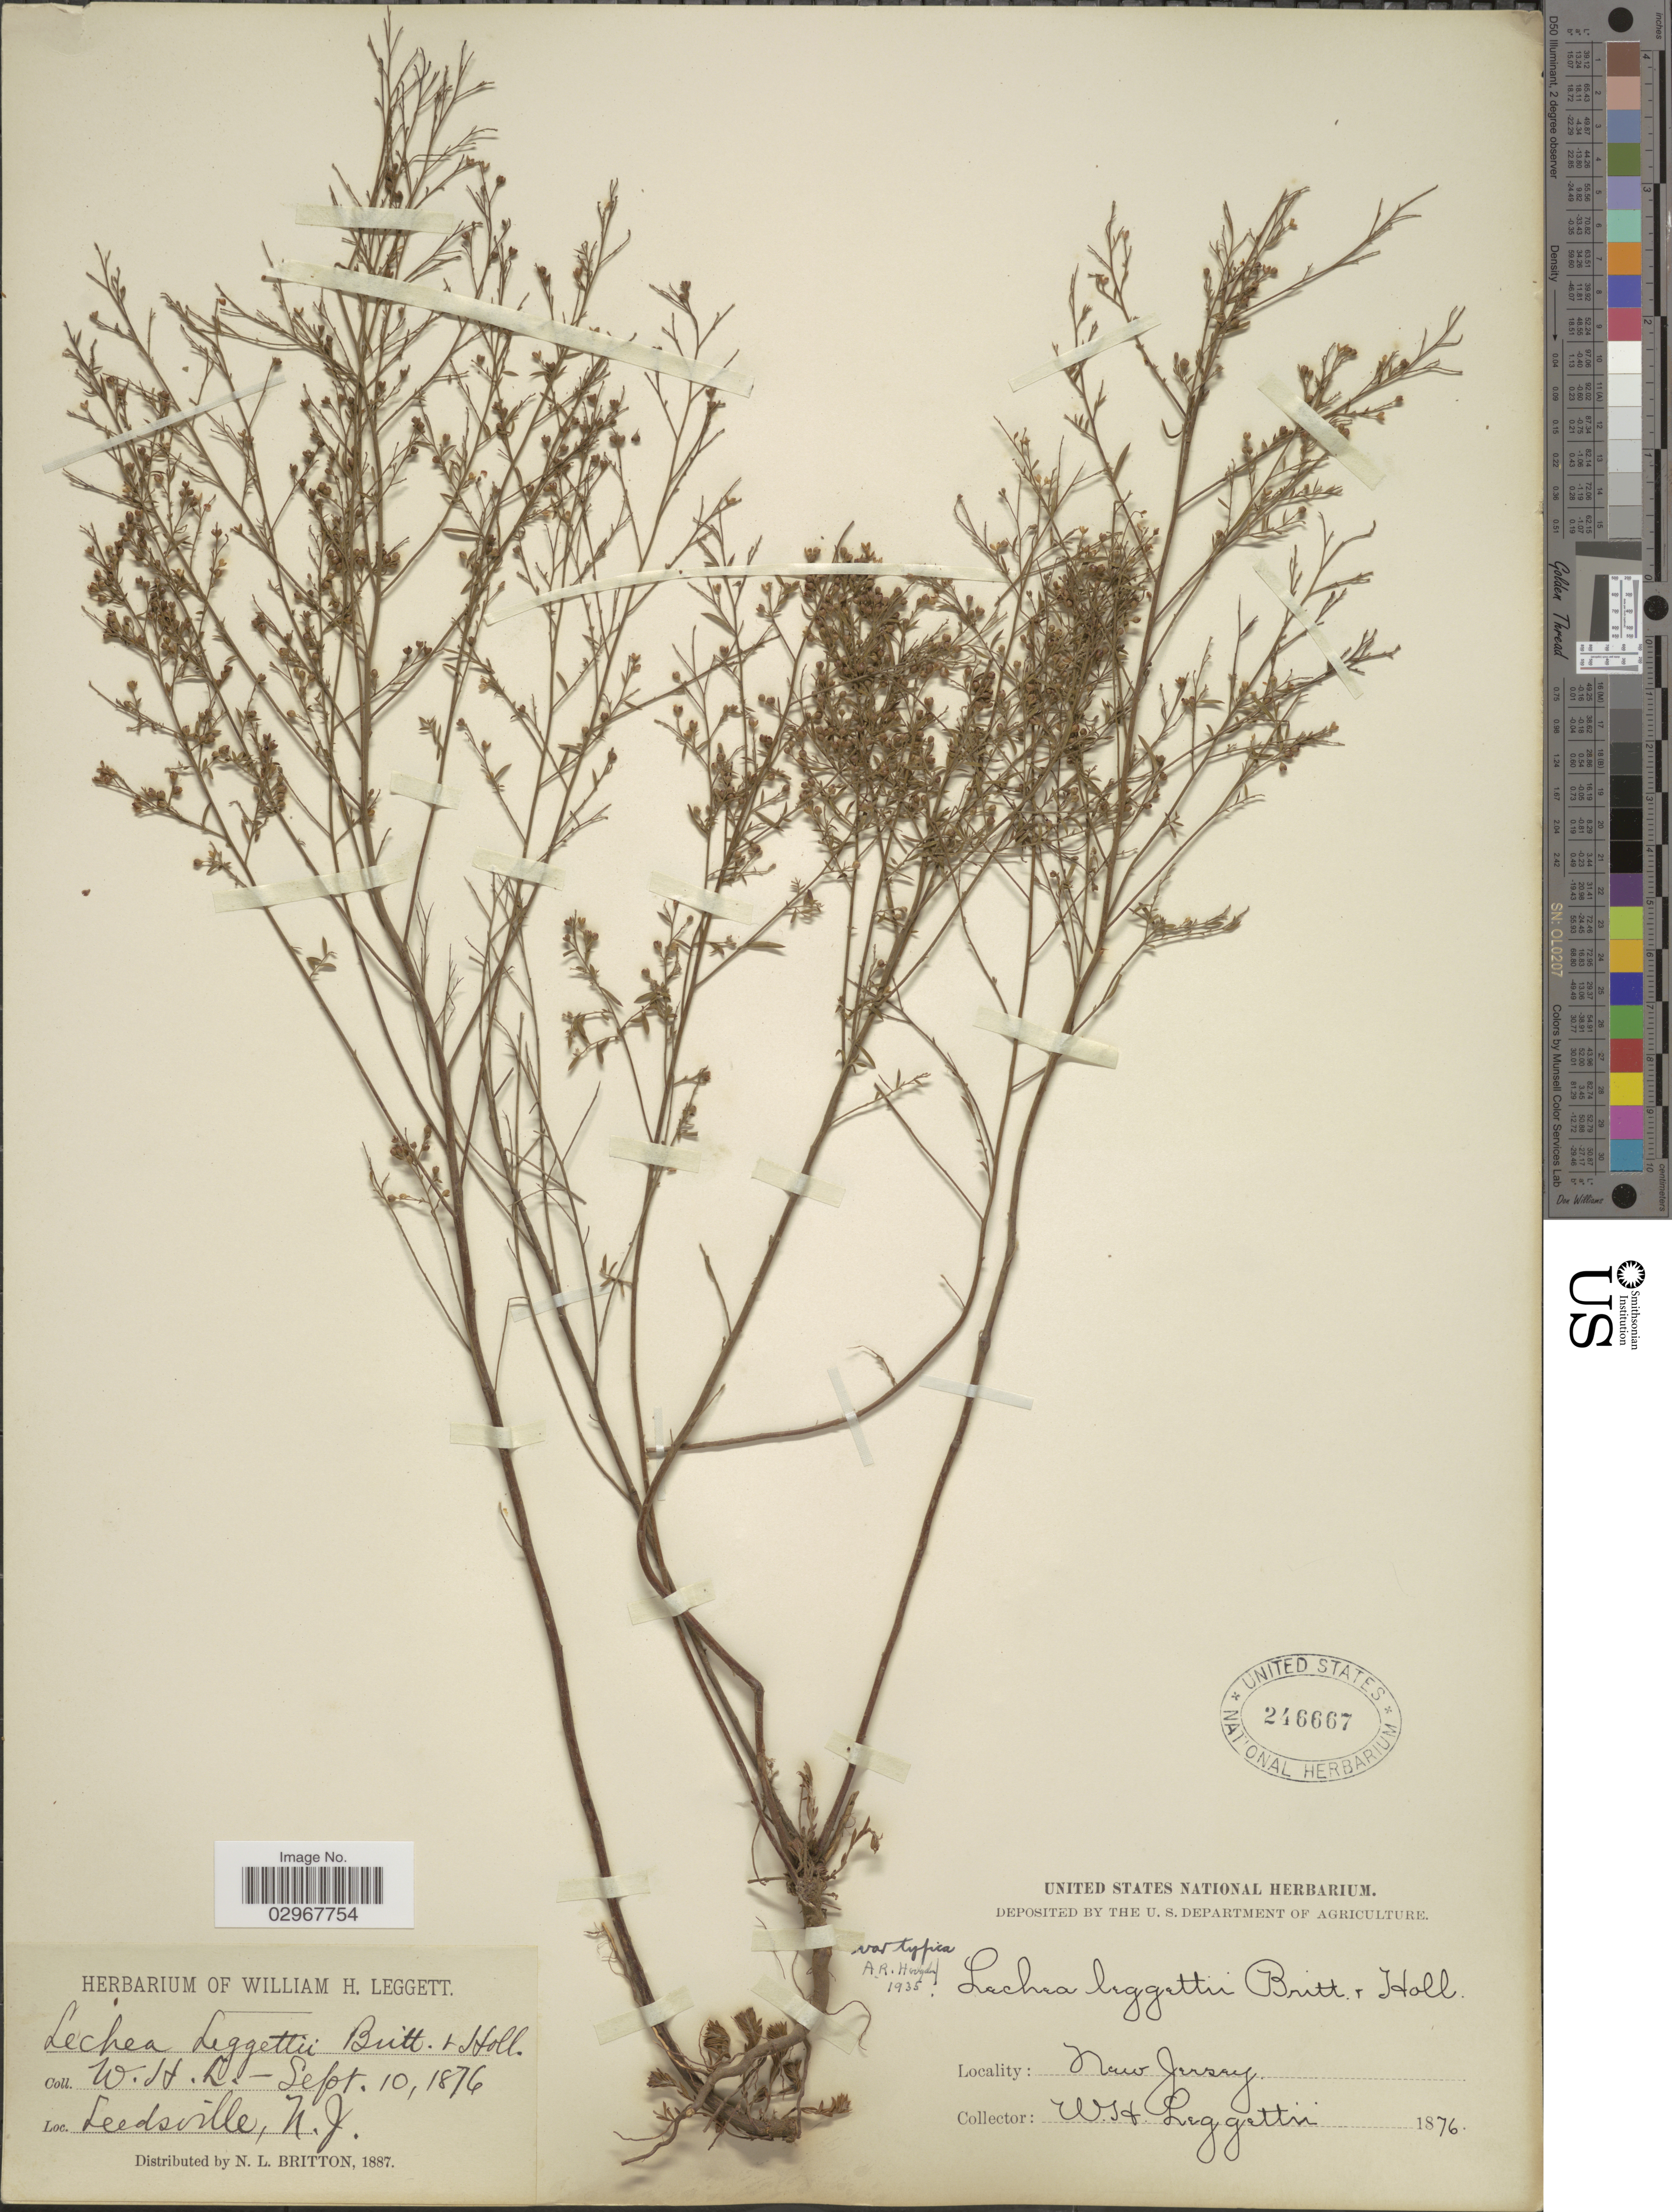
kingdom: Plantae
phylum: Tracheophyta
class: Magnoliopsida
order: Malvales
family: Cistaceae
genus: Lechea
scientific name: Lechea leggettii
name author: Britton & Hollick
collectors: W. Leggett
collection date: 1876-09-10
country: United States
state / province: New Jersey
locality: Leedsville, N.J.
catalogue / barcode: US 246667